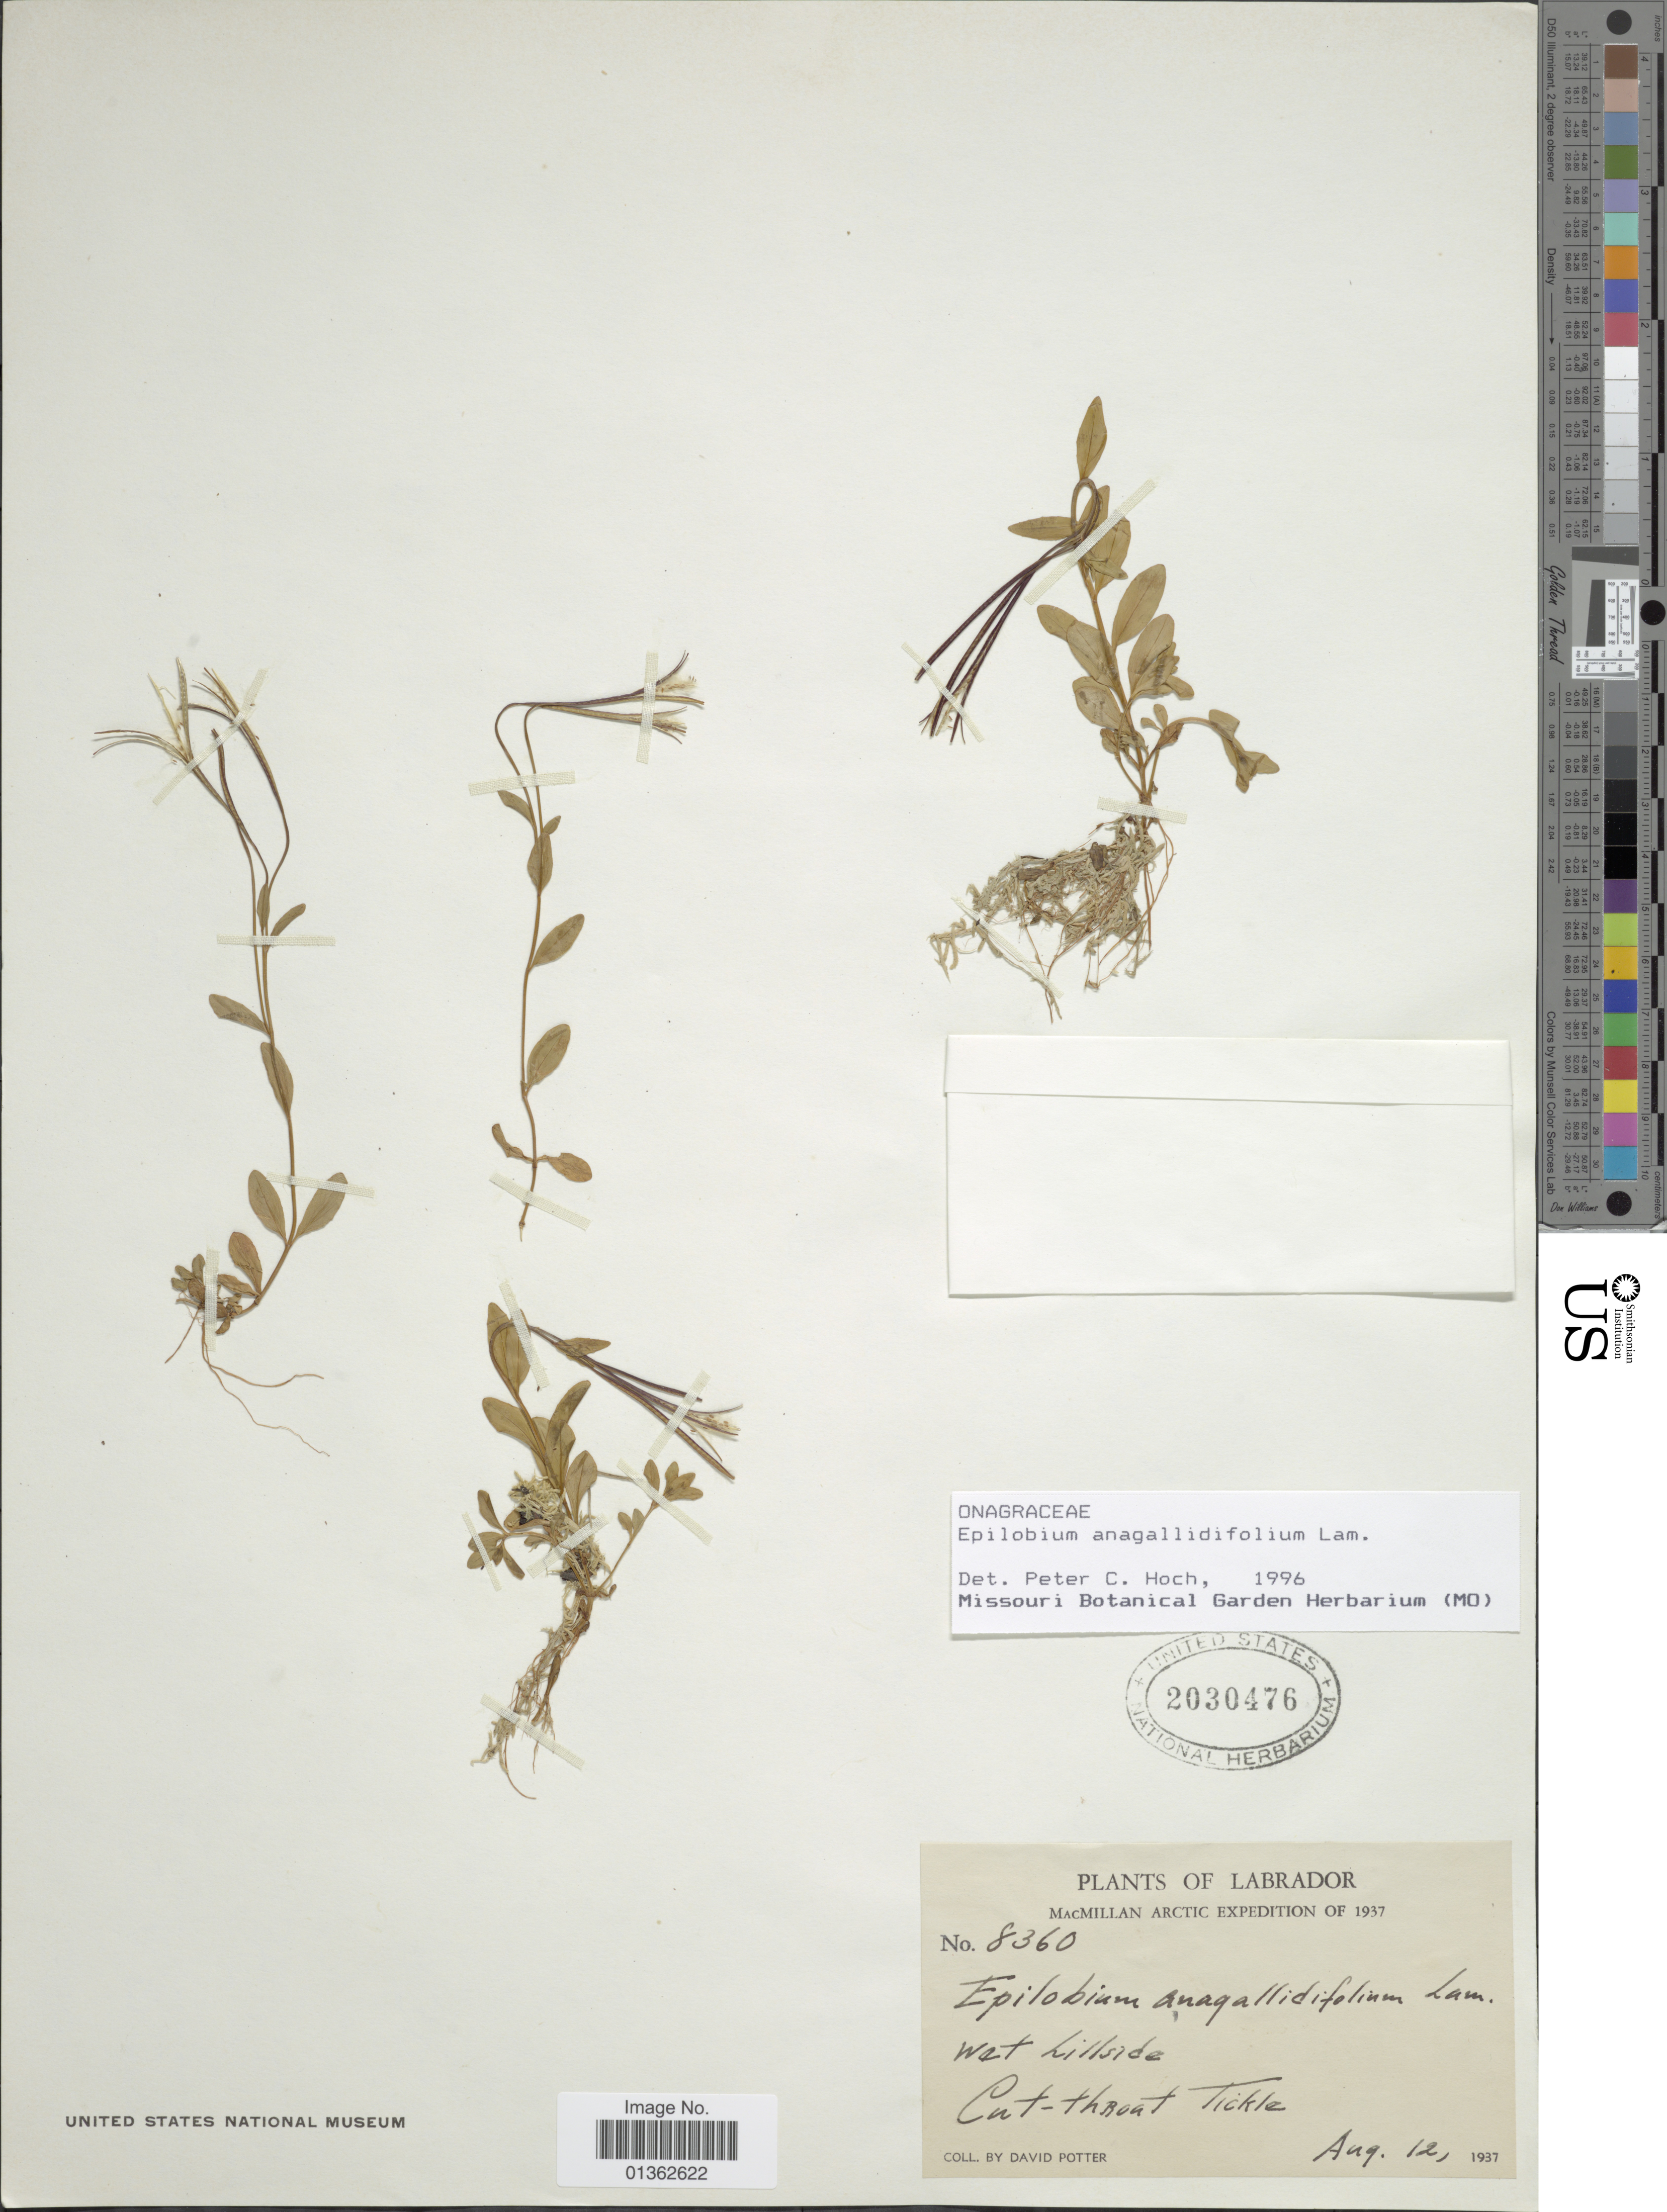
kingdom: Plantae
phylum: Tracheophyta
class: Magnoliopsida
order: Myrtales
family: Onagraceae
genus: Epilobium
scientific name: Epilobium anagallidifolium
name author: Lam.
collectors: D. Potter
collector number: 8360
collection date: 1937-08-12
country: Canada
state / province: Newfoundland and Labrador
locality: Labrador. Cut-throat Tickle.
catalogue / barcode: US 2030476